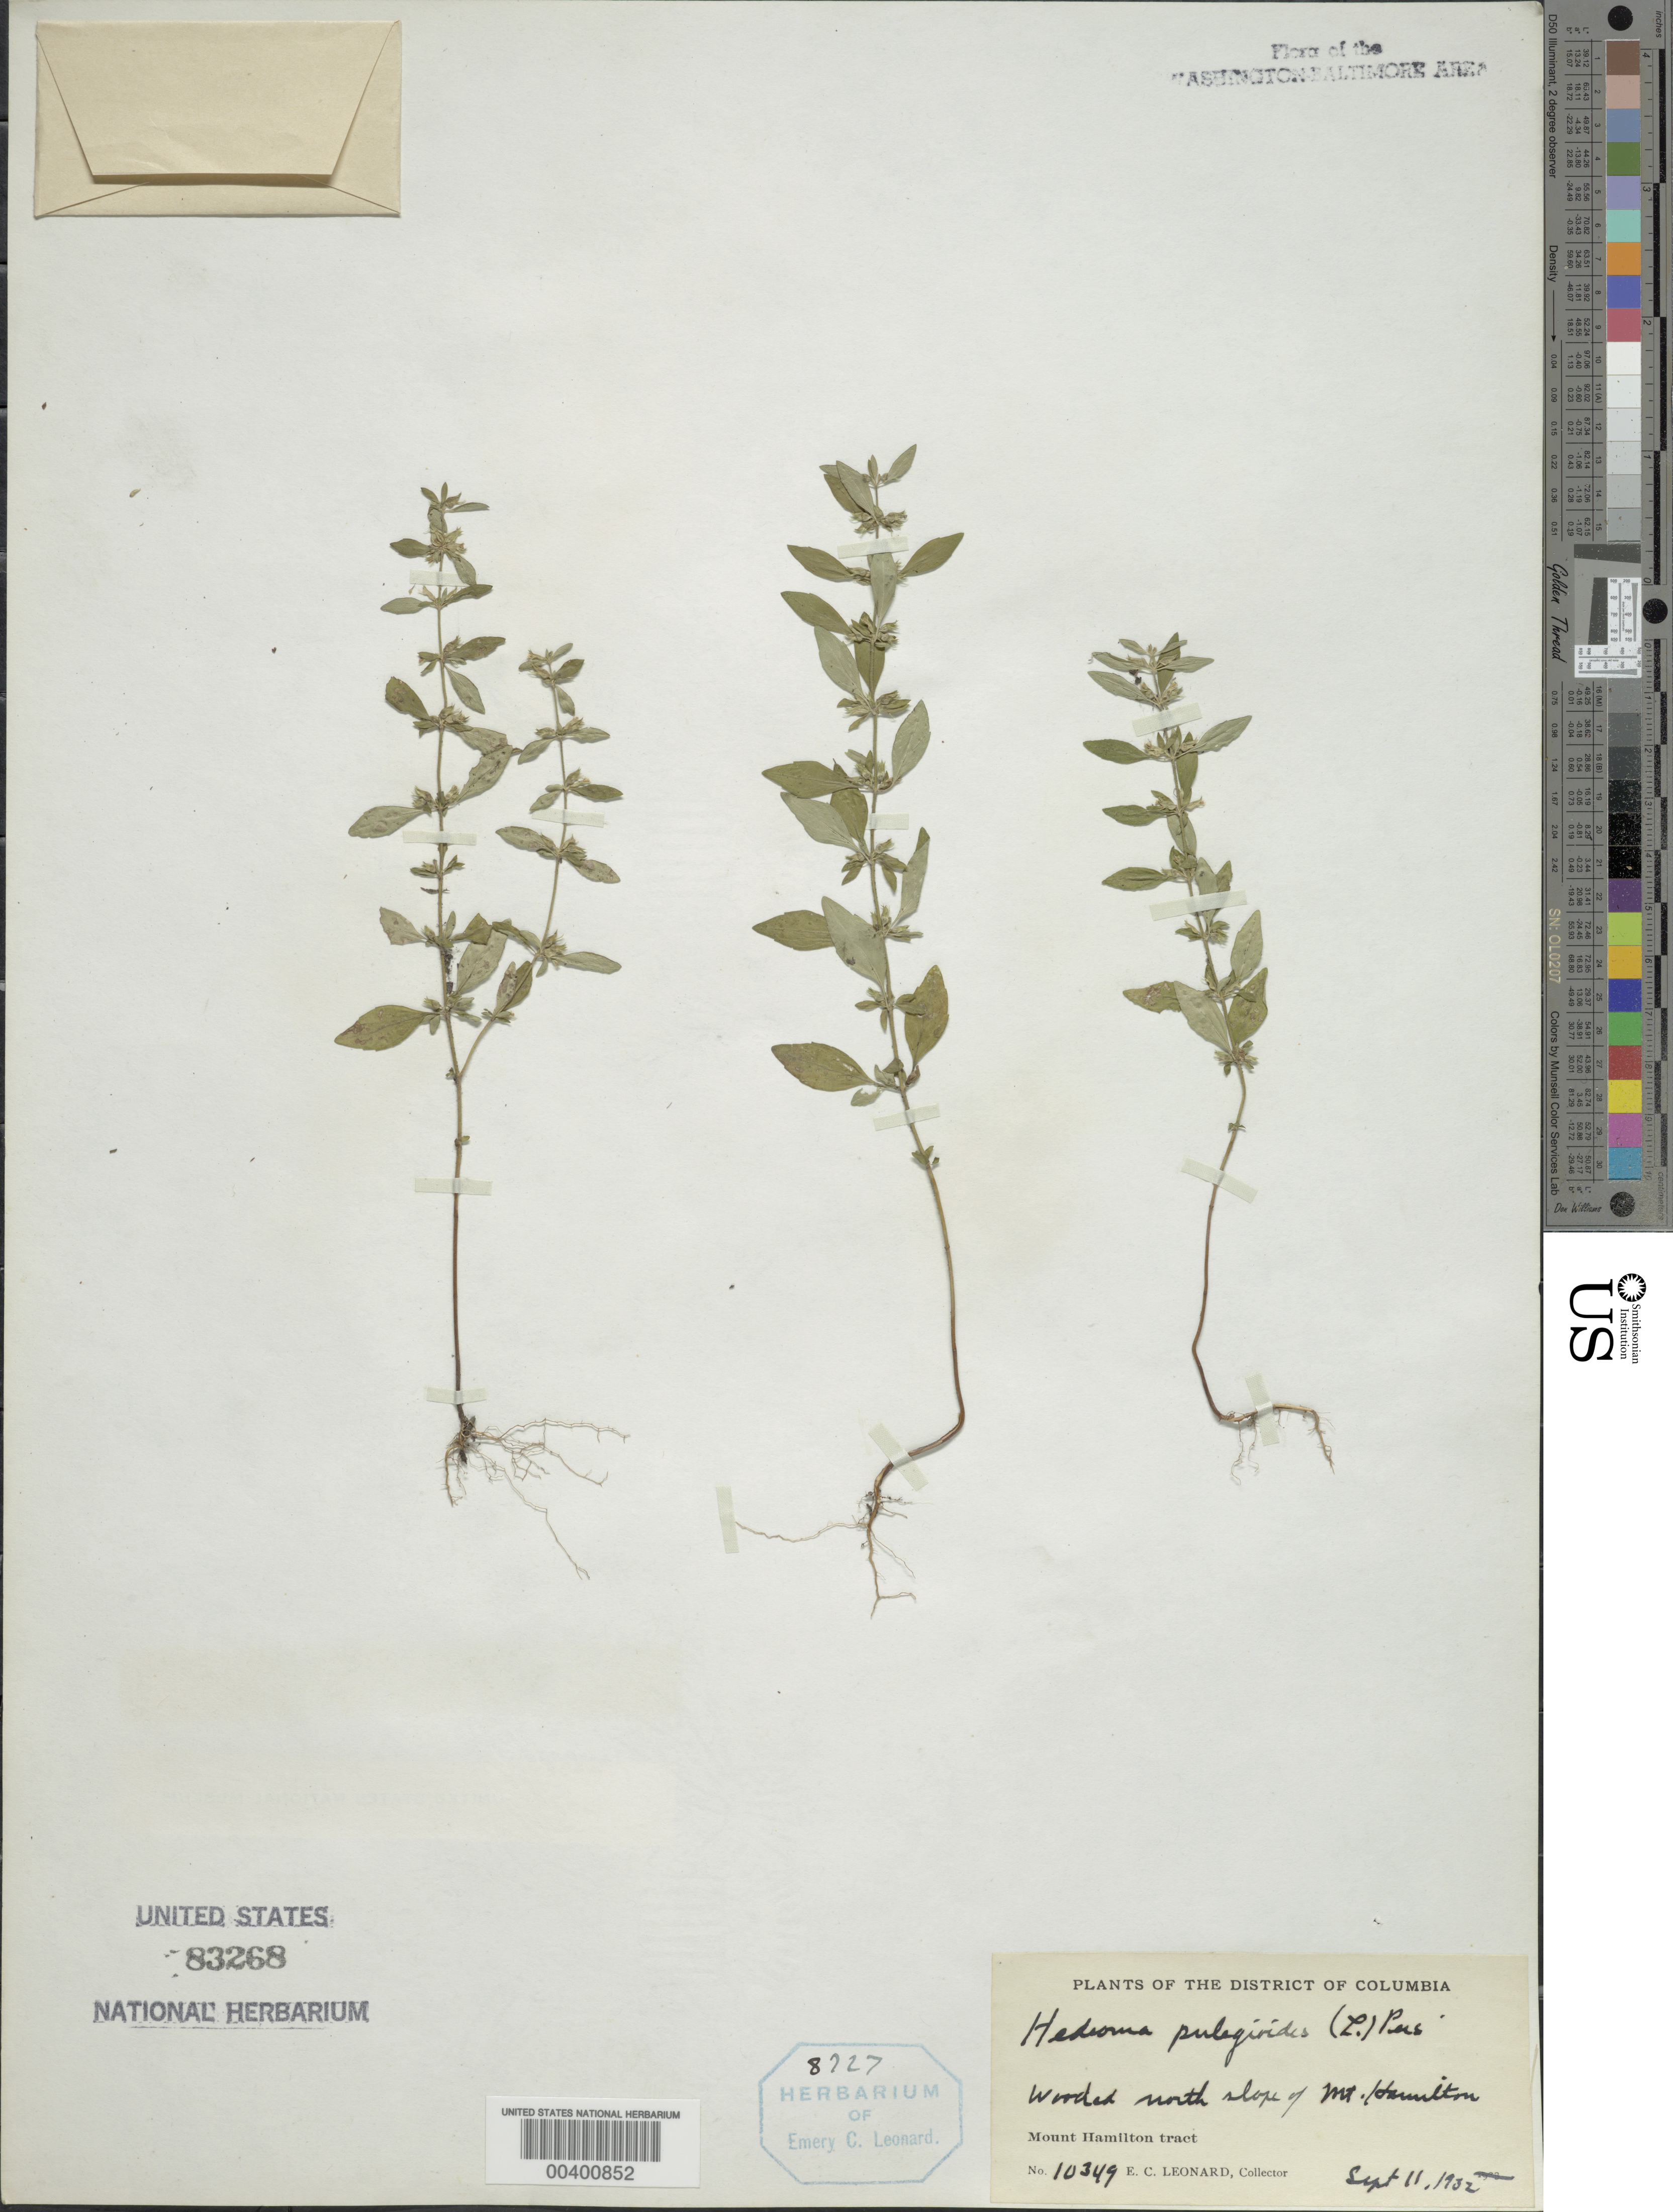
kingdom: Plantae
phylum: Tracheophyta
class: Magnoliopsida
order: Lamiales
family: Lamiaceae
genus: Hedeoma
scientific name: Hedeoma pulegioides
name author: (L.) Pers.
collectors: E. C. Leonard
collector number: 10349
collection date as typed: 11 Sep 1932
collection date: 1932-09-11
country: United States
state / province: District of Columbia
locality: Mount Hamilton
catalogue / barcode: US 83268